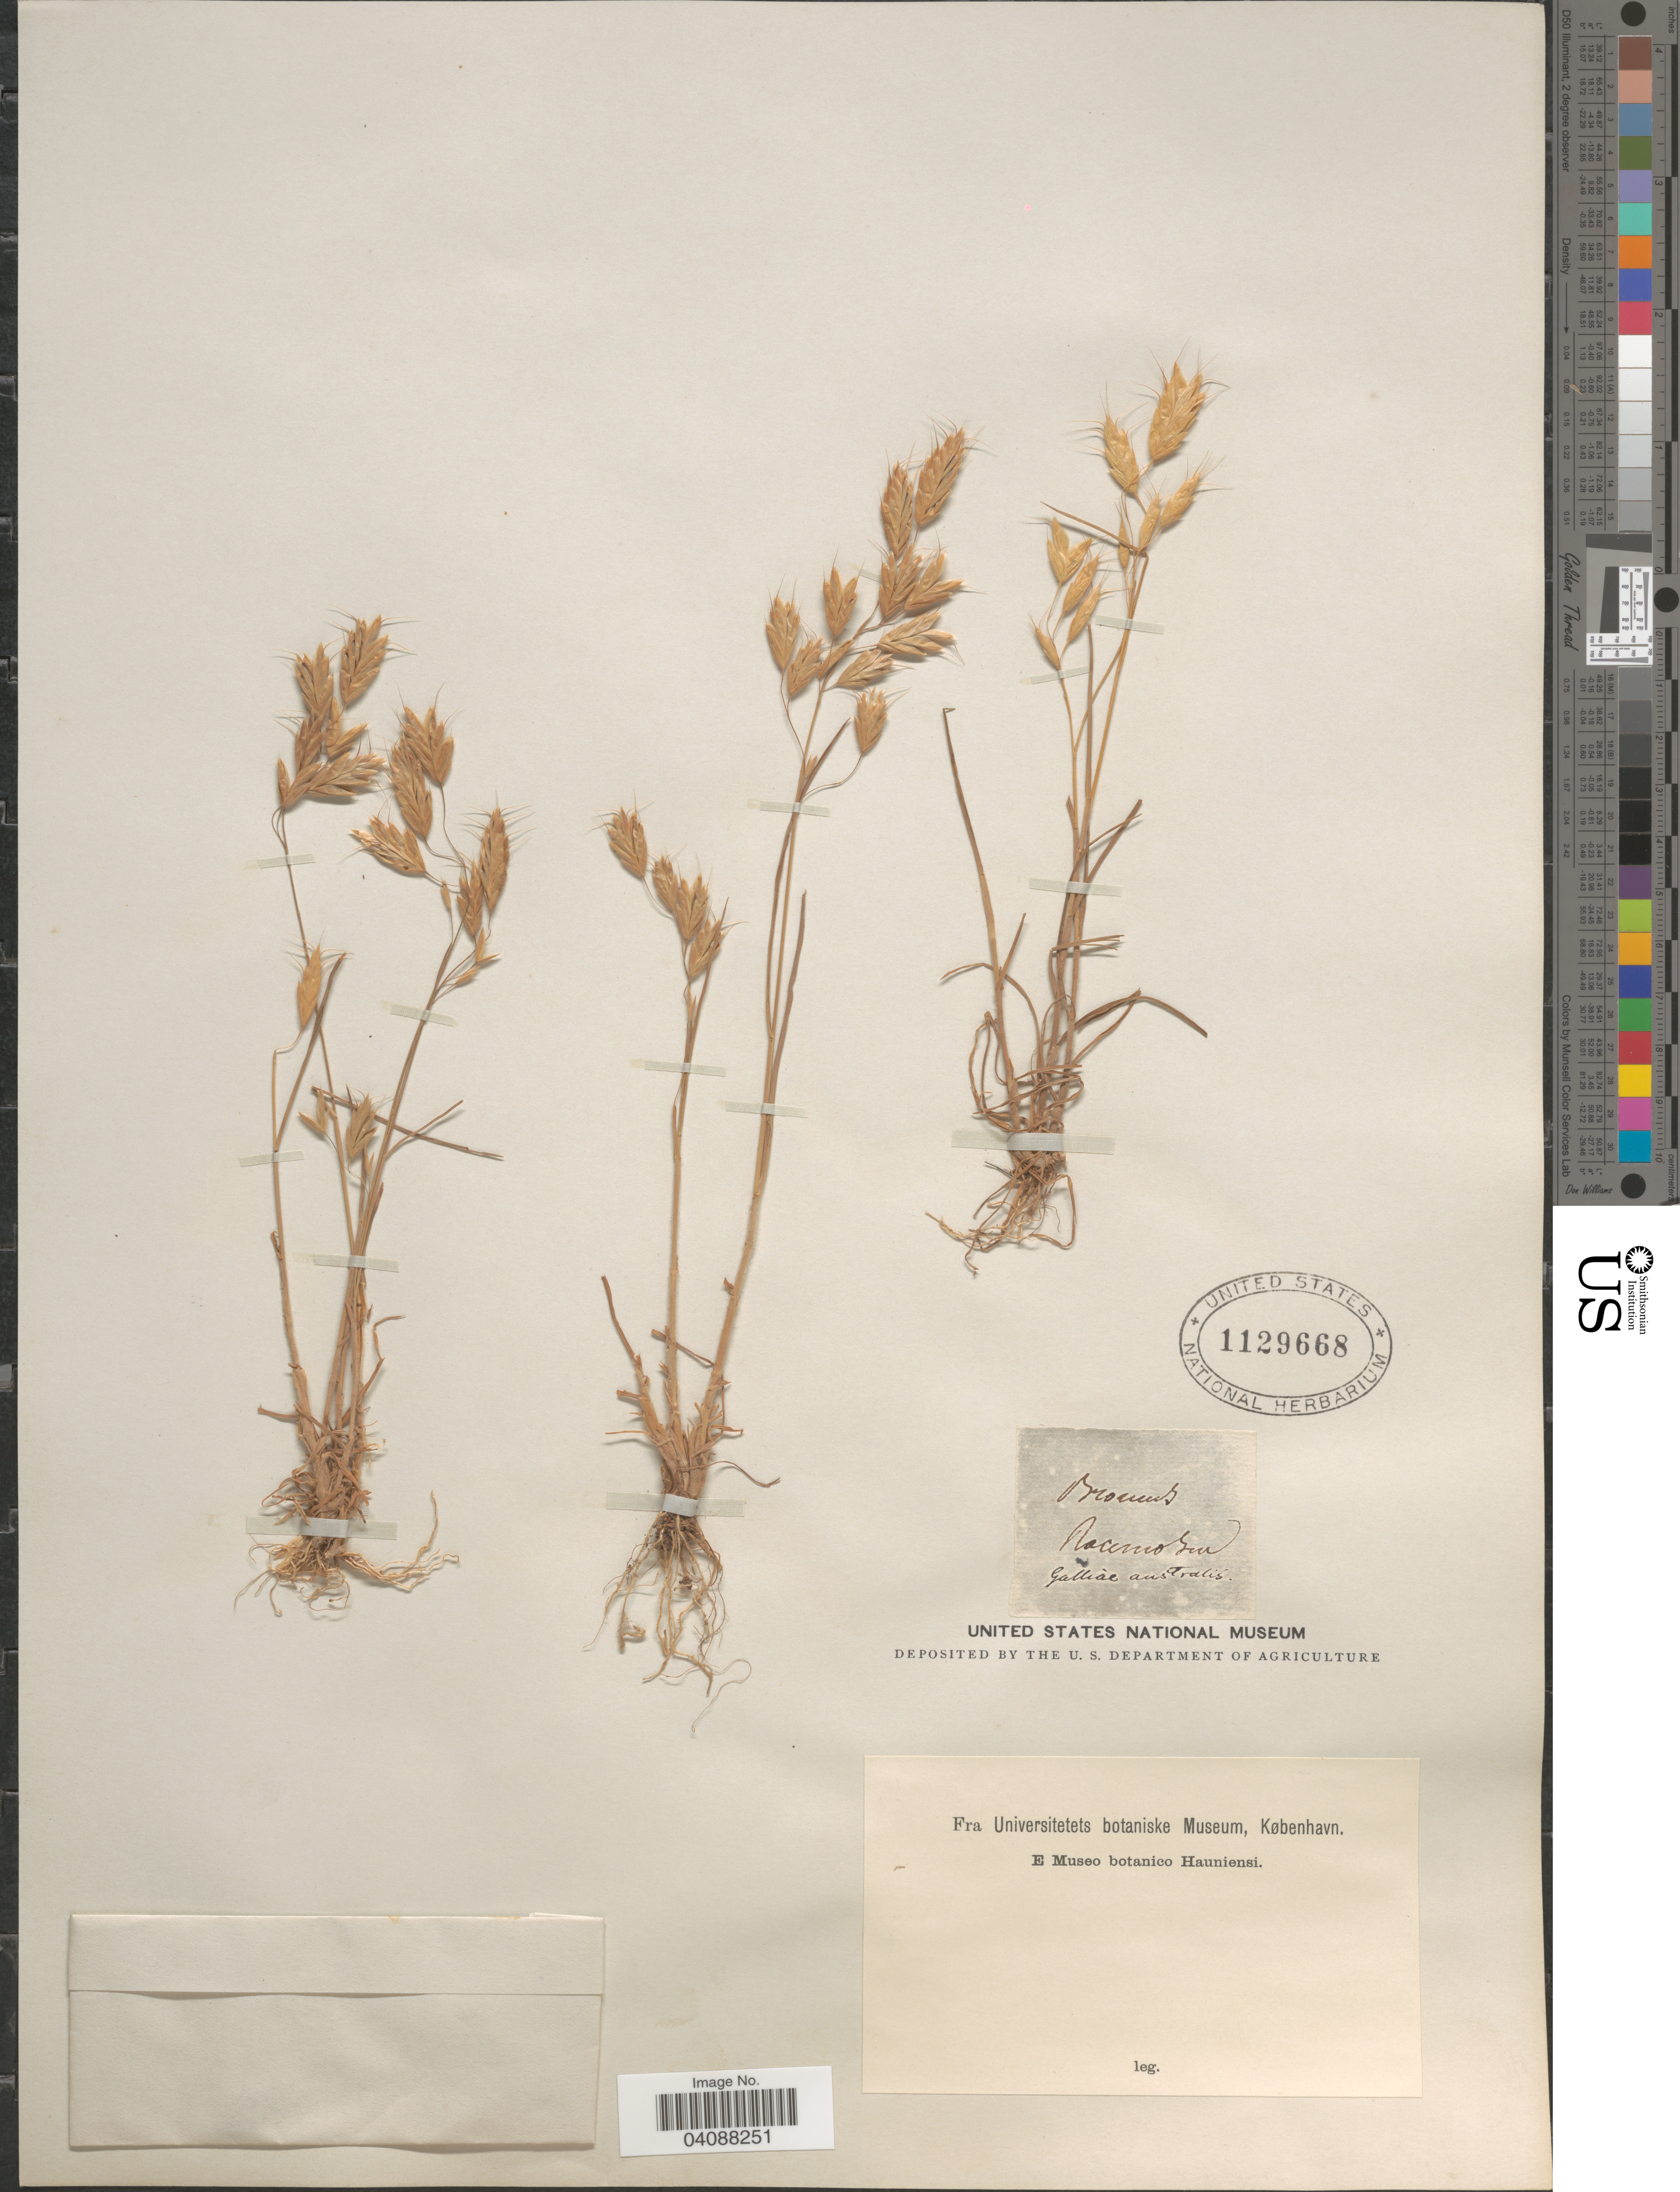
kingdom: Plantae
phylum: Tracheophyta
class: Liliopsida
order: Poales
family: Poaceae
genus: Bromus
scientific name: Bromus racemosus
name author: L.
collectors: ex Mus. Bot. Hauniense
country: France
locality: Galliae australis.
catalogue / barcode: US 1129668